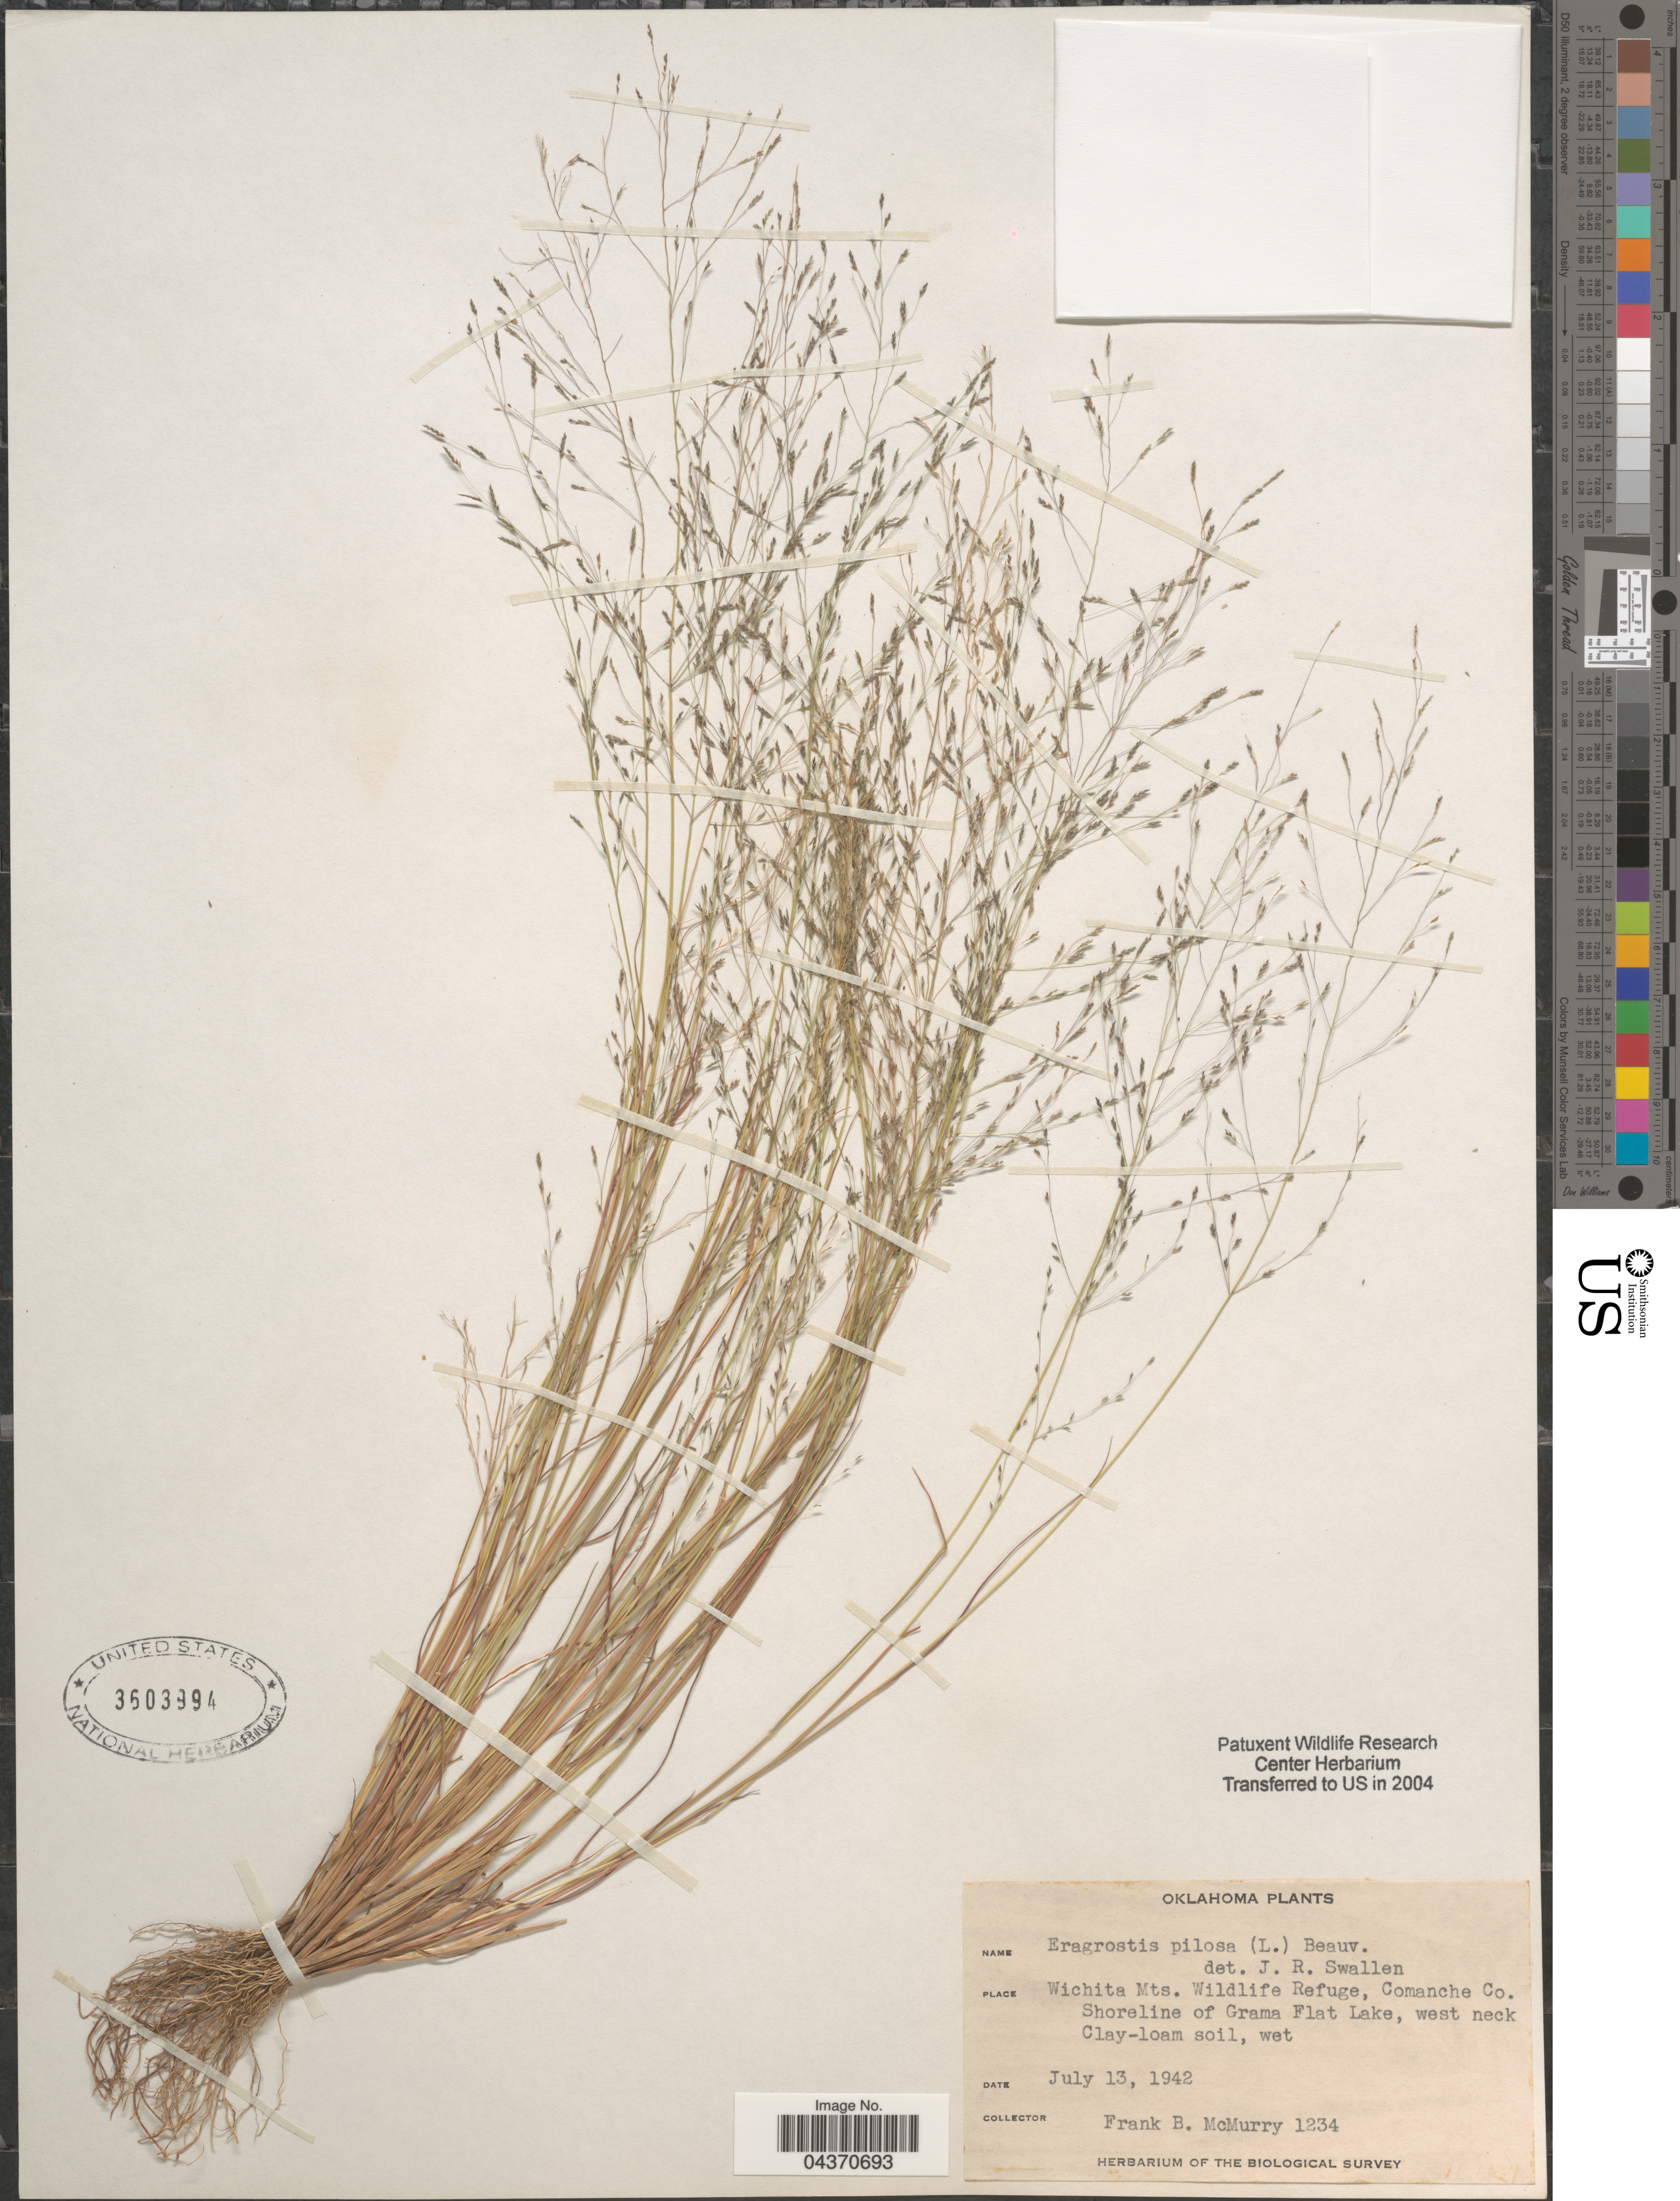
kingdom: Plantae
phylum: Tracheophyta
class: Liliopsida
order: Poales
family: Poaceae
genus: Eragrostis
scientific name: Eragrostis pilosa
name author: (L.) P. Beauv.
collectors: F. B. McMurry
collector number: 1234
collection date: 1942-07-13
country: United States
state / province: Oklahoma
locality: Wichita Mts. Wildlife Refuge, Comanche Co. Shoreline of Grama Flat Lake, west neck Clay-loam soil, wet. The Biological Survey.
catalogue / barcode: US 3603994